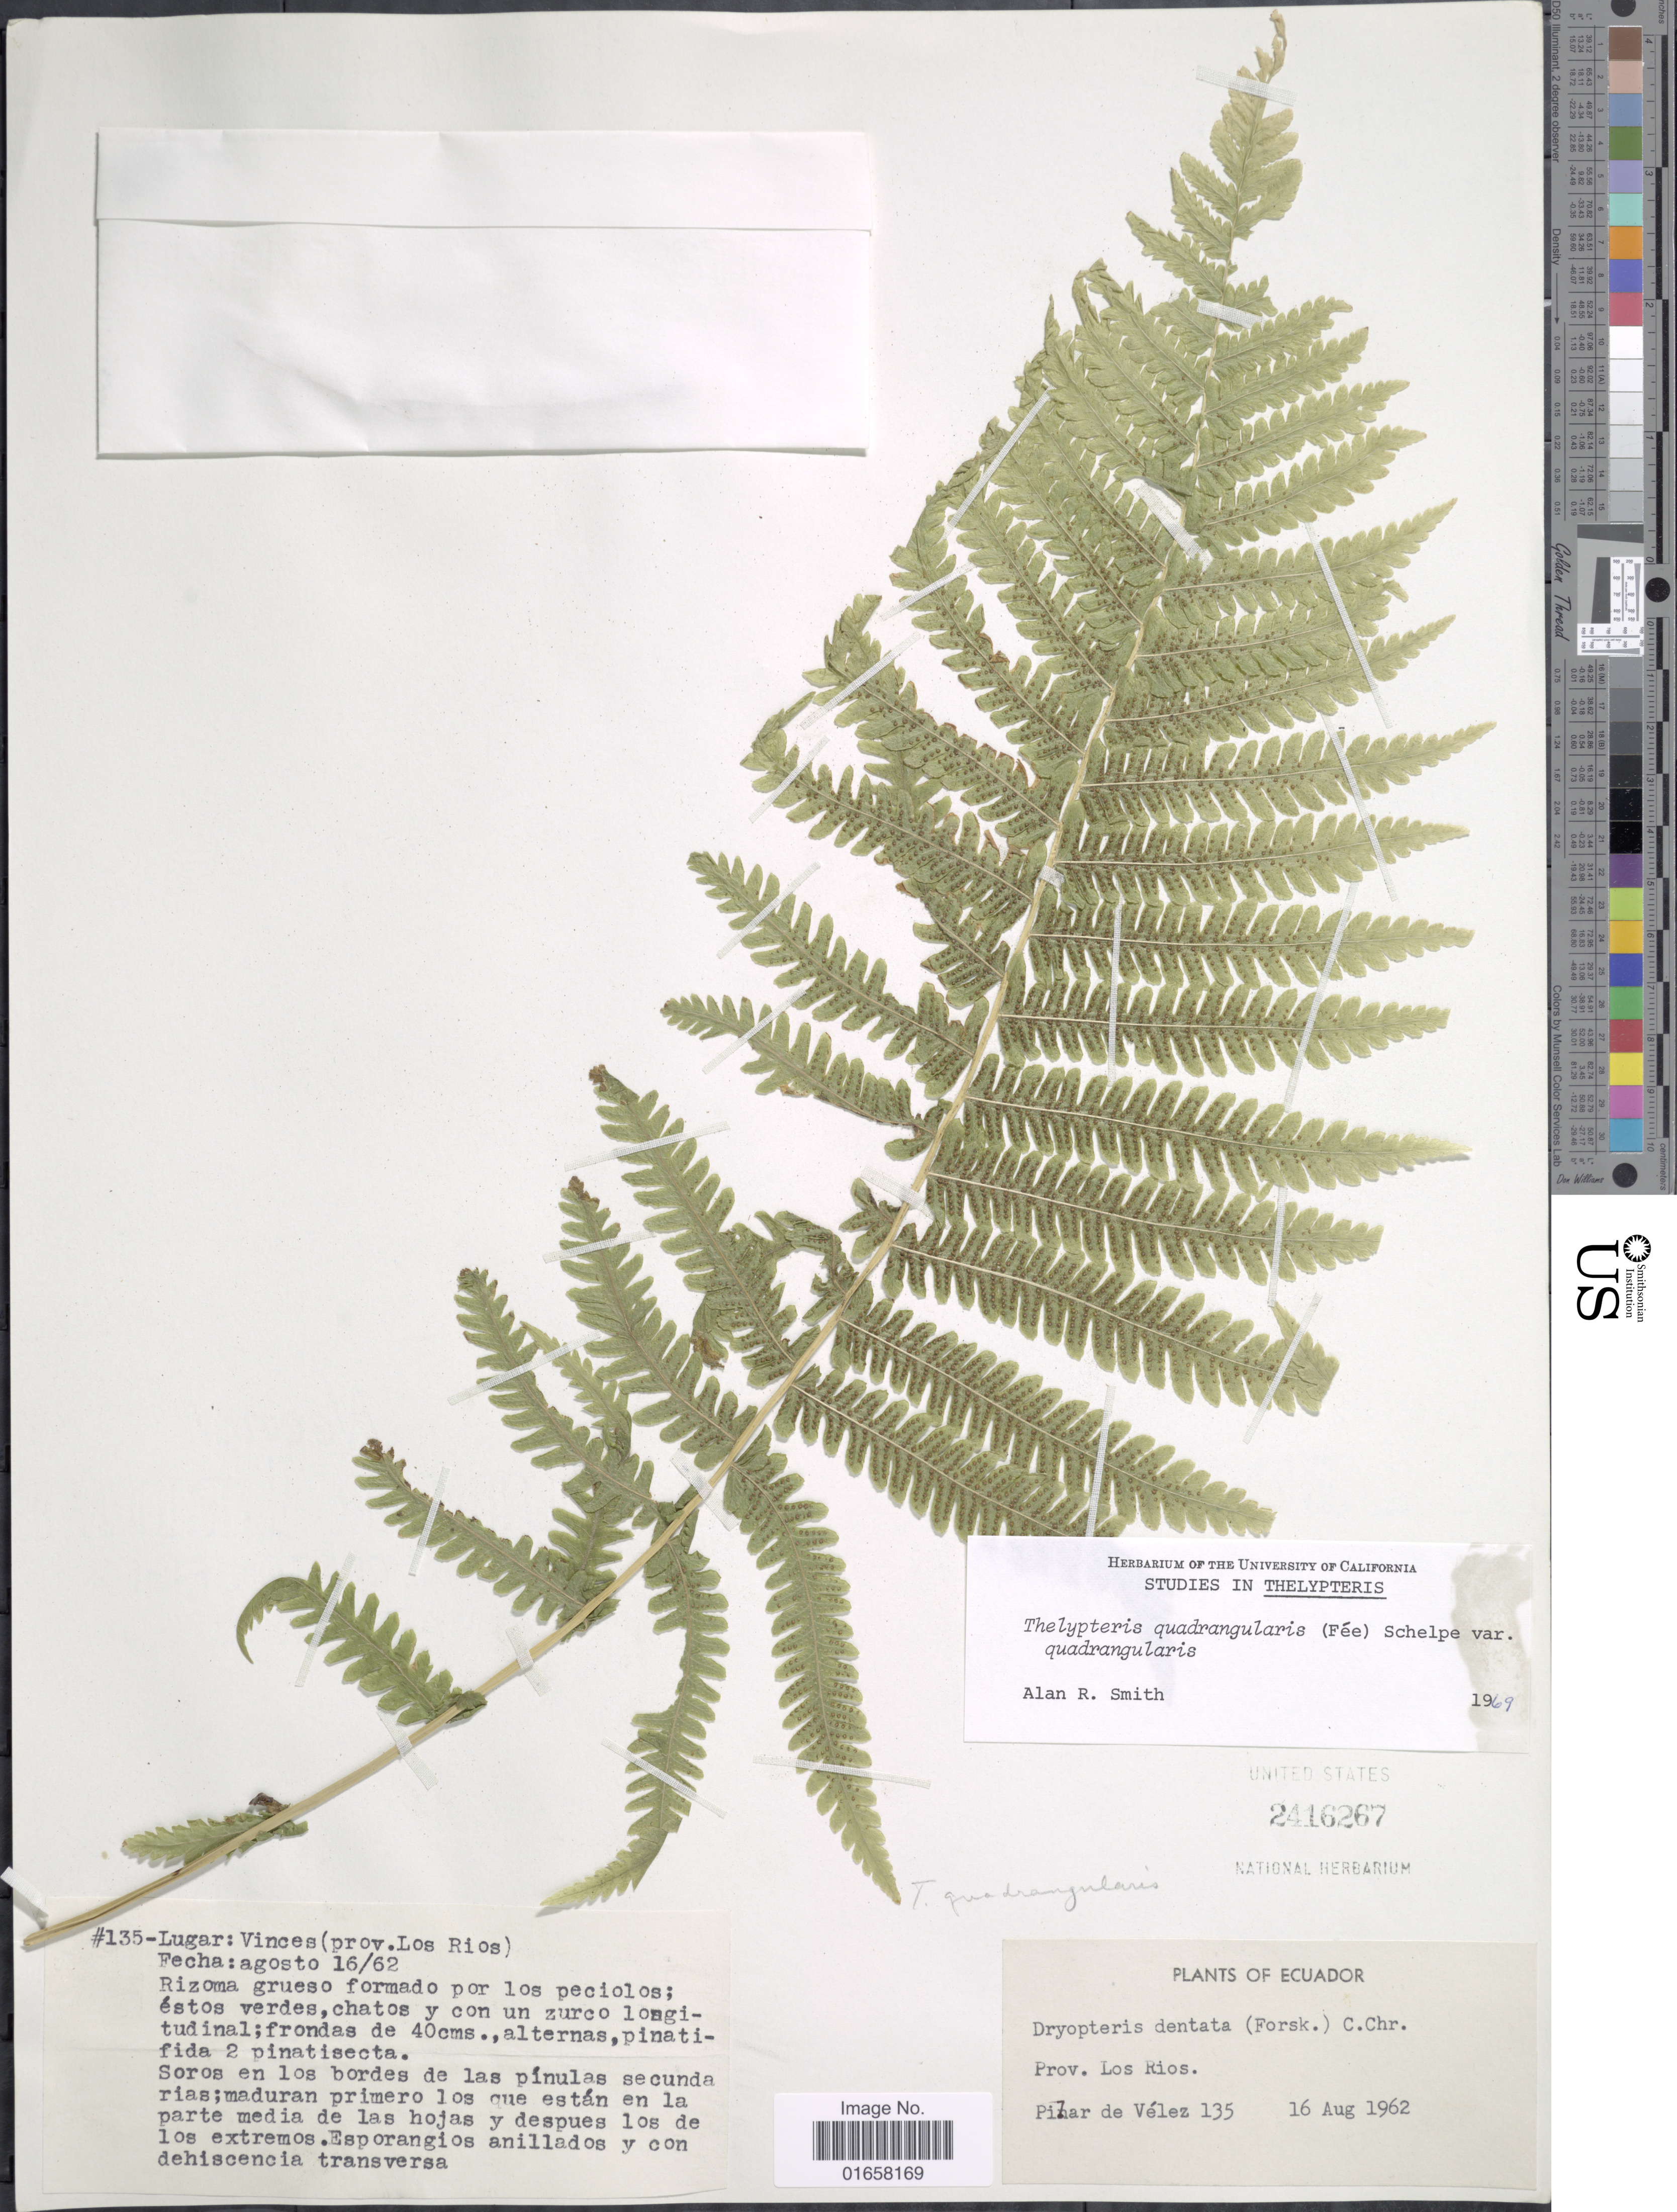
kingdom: Plantae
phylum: Tracheophyta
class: Polypodiopsida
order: Polypodiales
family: Thelypteridaceae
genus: Christella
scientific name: Christella hispidula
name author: (Decne.) Holttum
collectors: P. Velez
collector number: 135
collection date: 1962-08-16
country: Ecuador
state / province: Los Ríos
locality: Lugar: Vinces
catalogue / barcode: US 2416267